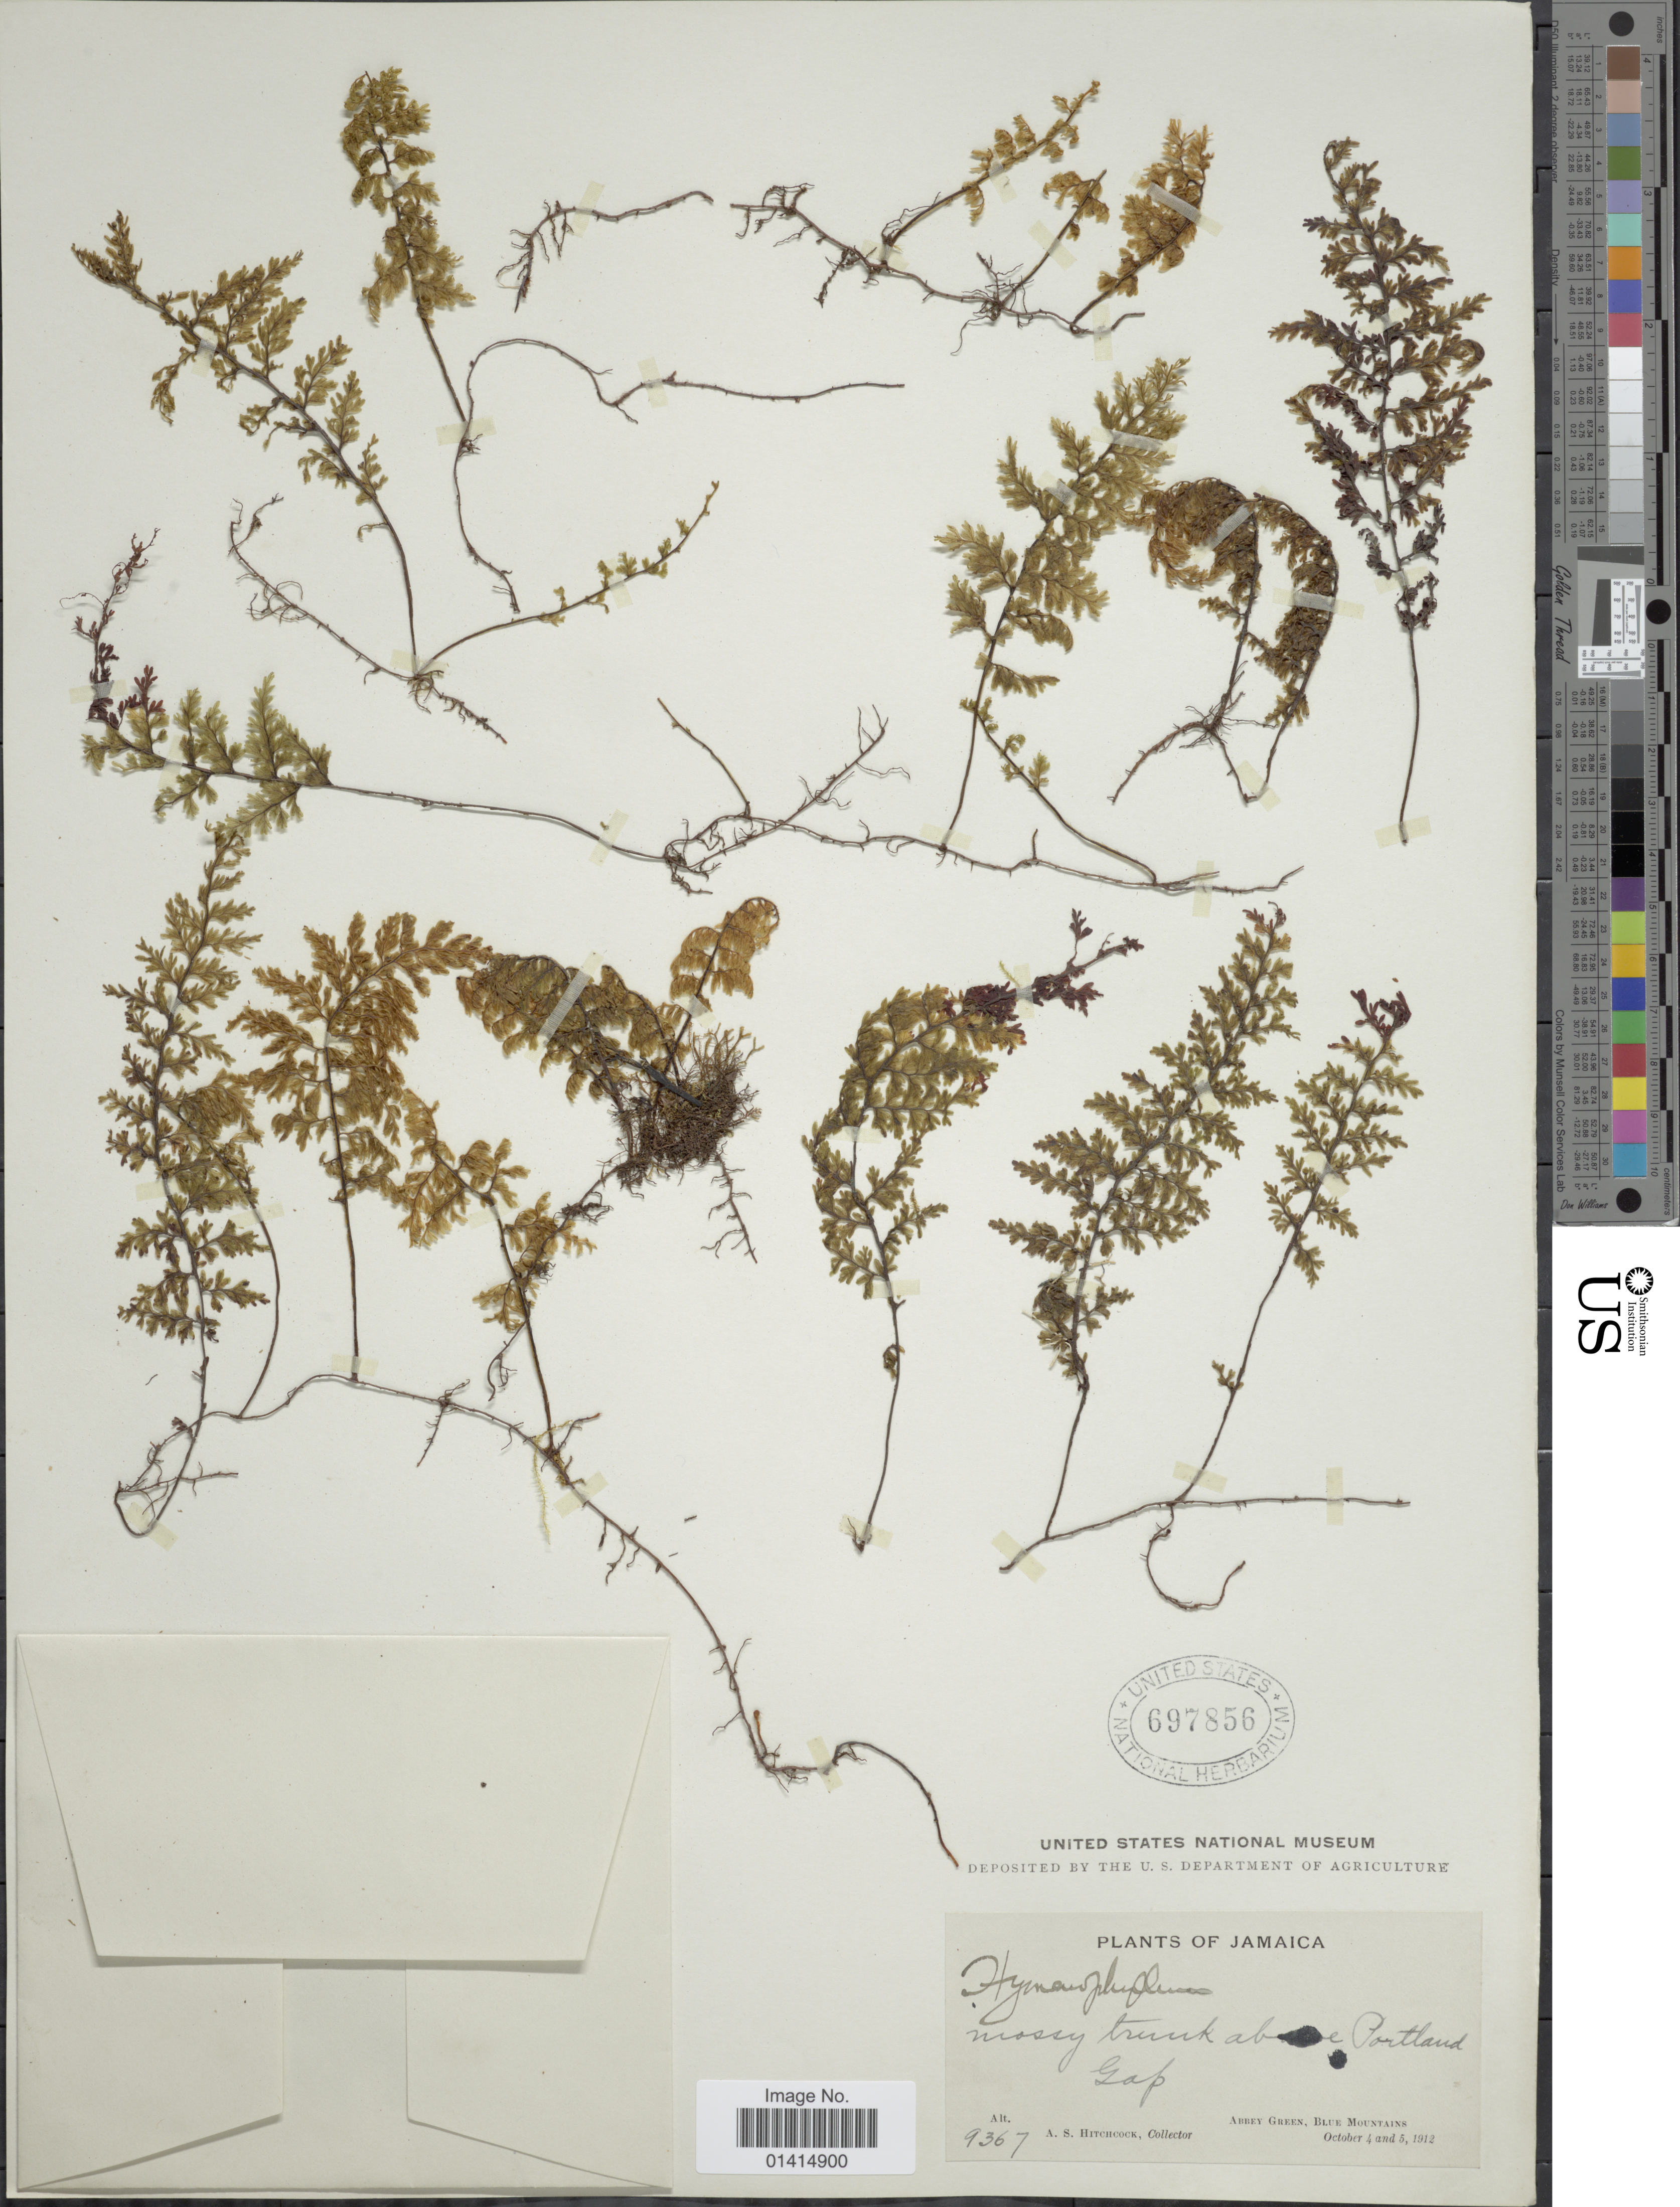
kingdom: Plantae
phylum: Tracheophyta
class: Polypodiopsida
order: Hymenophyllales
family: Hymenophyllaceae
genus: Hymenophyllum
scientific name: Hymenophyllum axillare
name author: Sw.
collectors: A. S. Hitchcock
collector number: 9367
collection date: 1912-10-01/1912-10-05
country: Jamaica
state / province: Portland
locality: Mossy trunk above Portland Gap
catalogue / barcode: US 697856